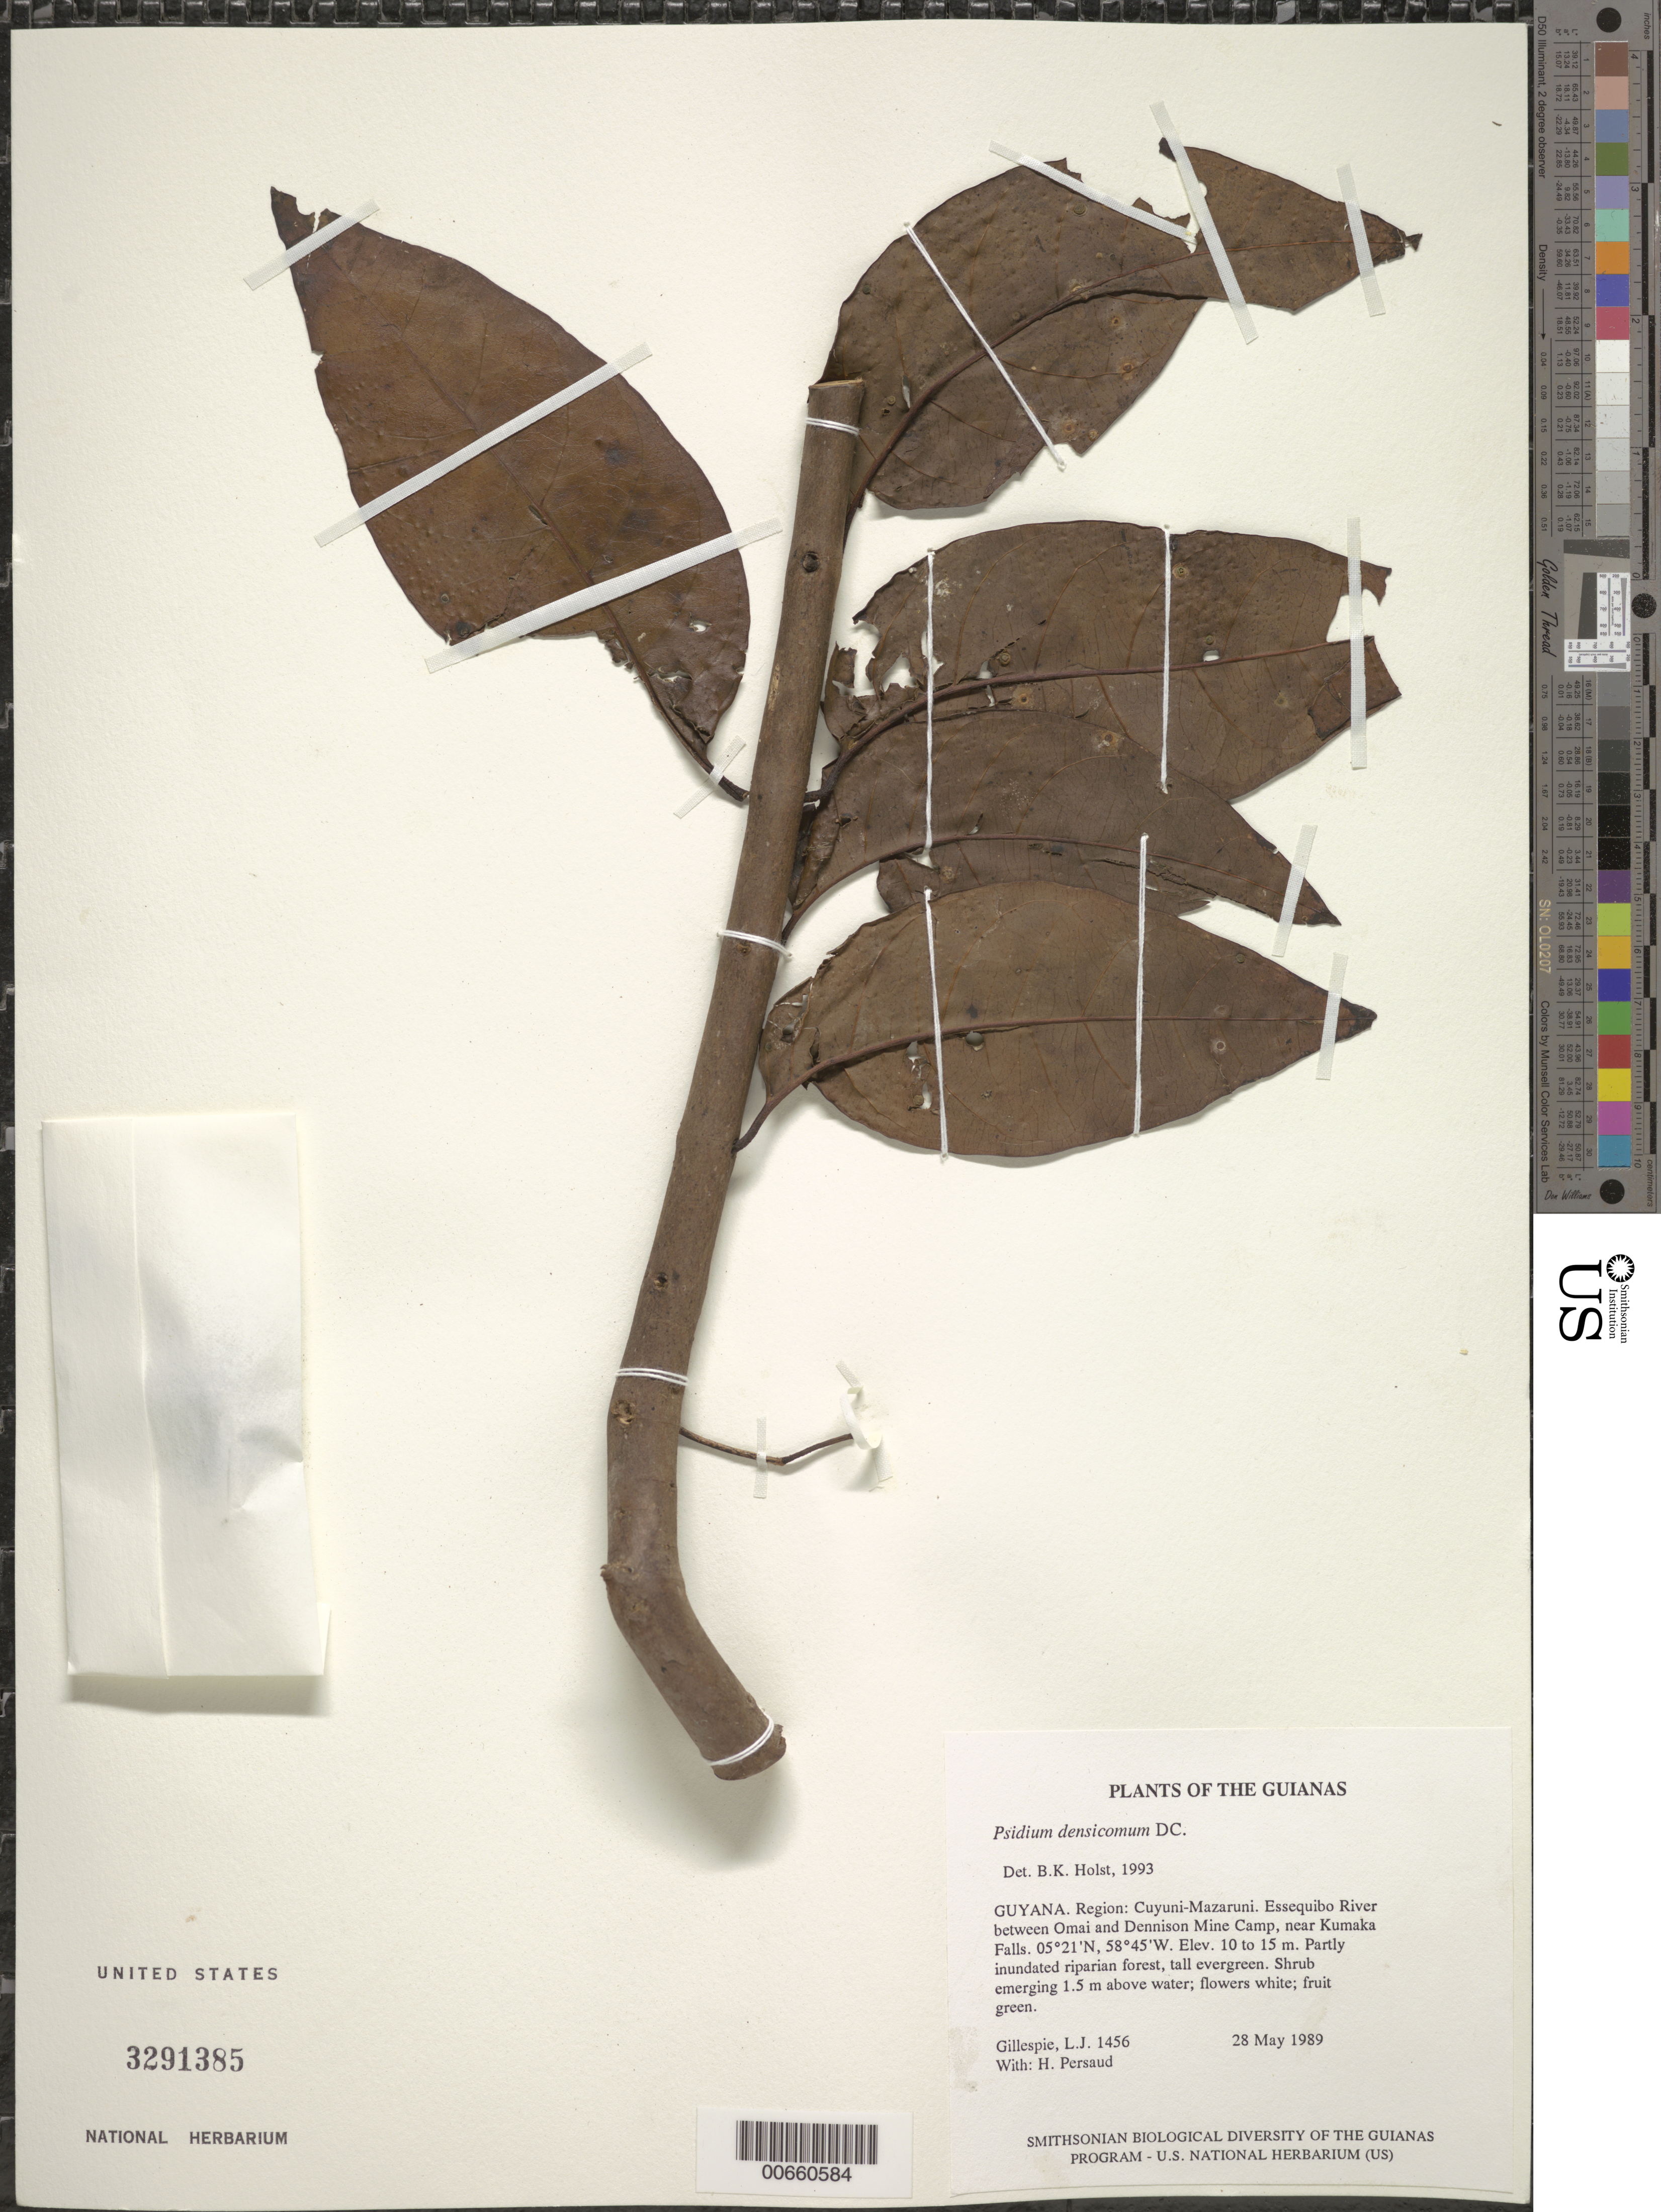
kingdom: Plantae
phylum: Tracheophyta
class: Magnoliopsida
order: Myrtales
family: Myrtaceae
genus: Psidium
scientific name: Psidium densicomum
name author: DC.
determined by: Holst, Bruce K.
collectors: L. J. Gillespie & H. Persaud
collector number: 1456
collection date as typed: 28 May 1989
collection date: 1989-05-28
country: Guyana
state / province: Cuyuni-Mazaruni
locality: Essequibo River between Omai and Dennison Mine Camp, near Kumaka Falls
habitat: Partly inundated riparian forest, tall evergreen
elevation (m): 10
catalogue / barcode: US 3291385